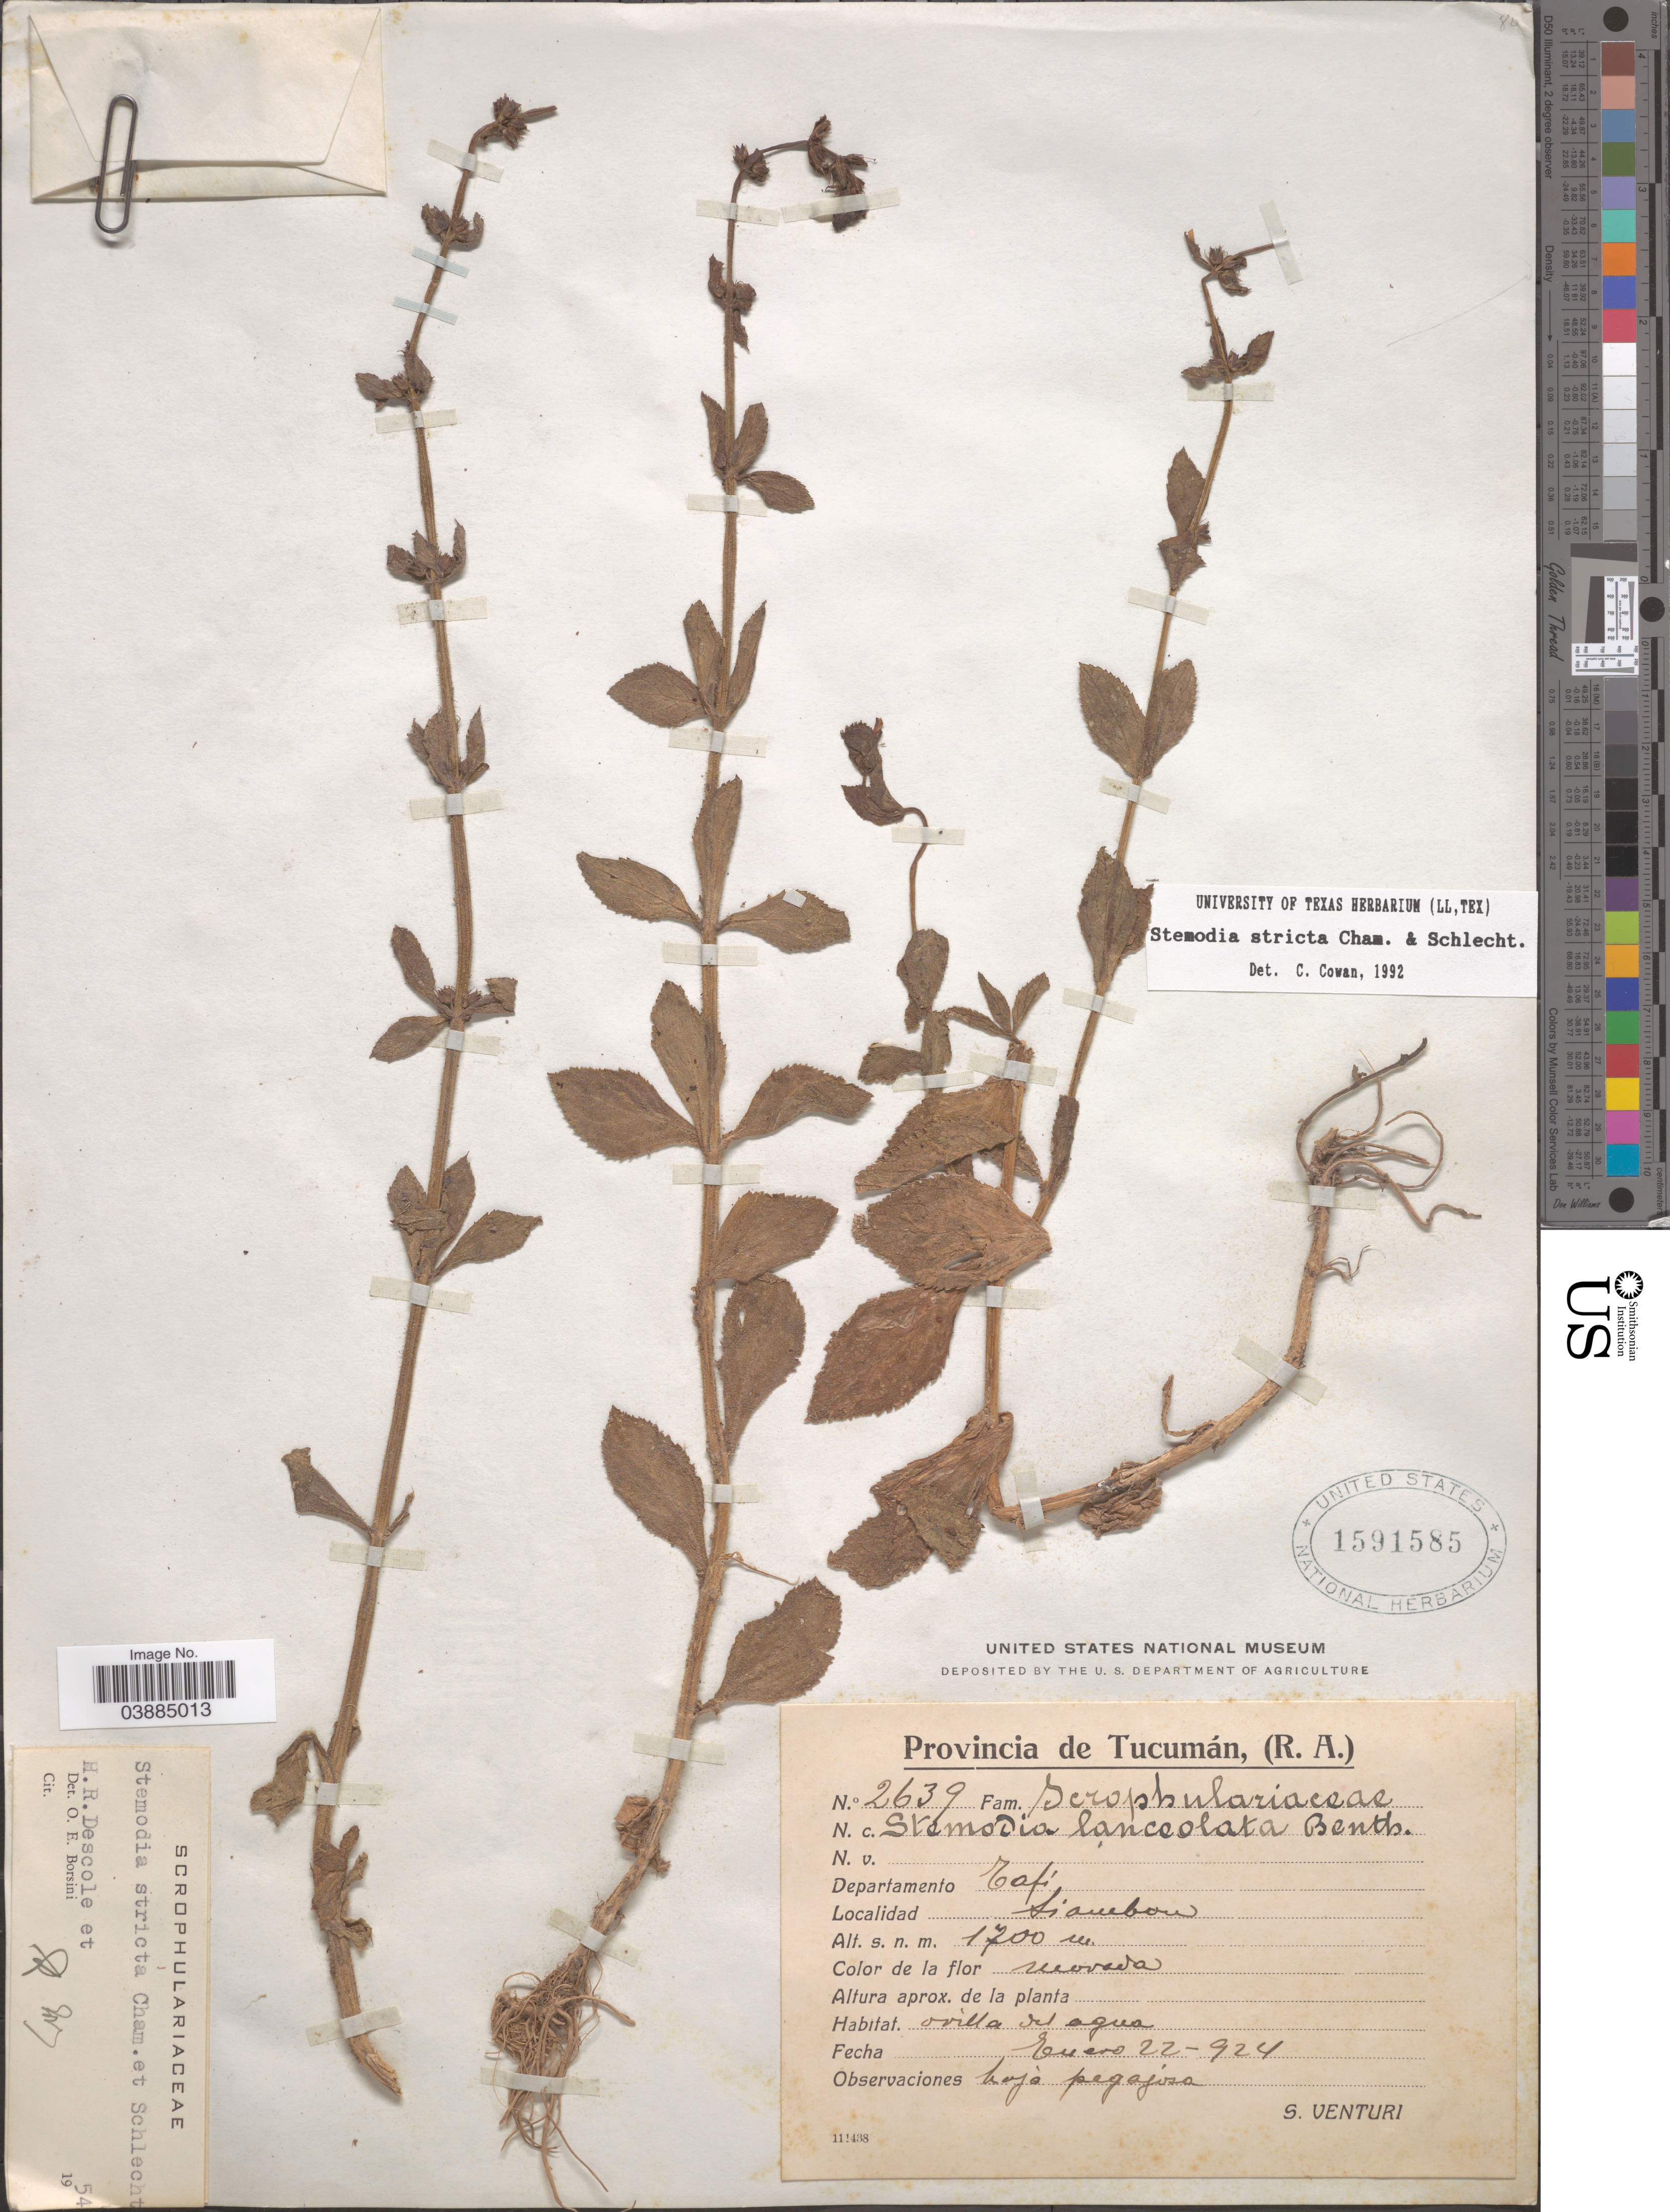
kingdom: Plantae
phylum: Tracheophyta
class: Magnoliopsida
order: Lamiales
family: Plantaginaceae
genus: Stemodia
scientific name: Stemodia stricta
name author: Cham. & Schltdl.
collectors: S. Venturi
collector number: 2639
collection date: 1924-01-22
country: Argentina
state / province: Tucuman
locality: Departamento Tafi. Siambon.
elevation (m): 1700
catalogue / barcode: US 1591585